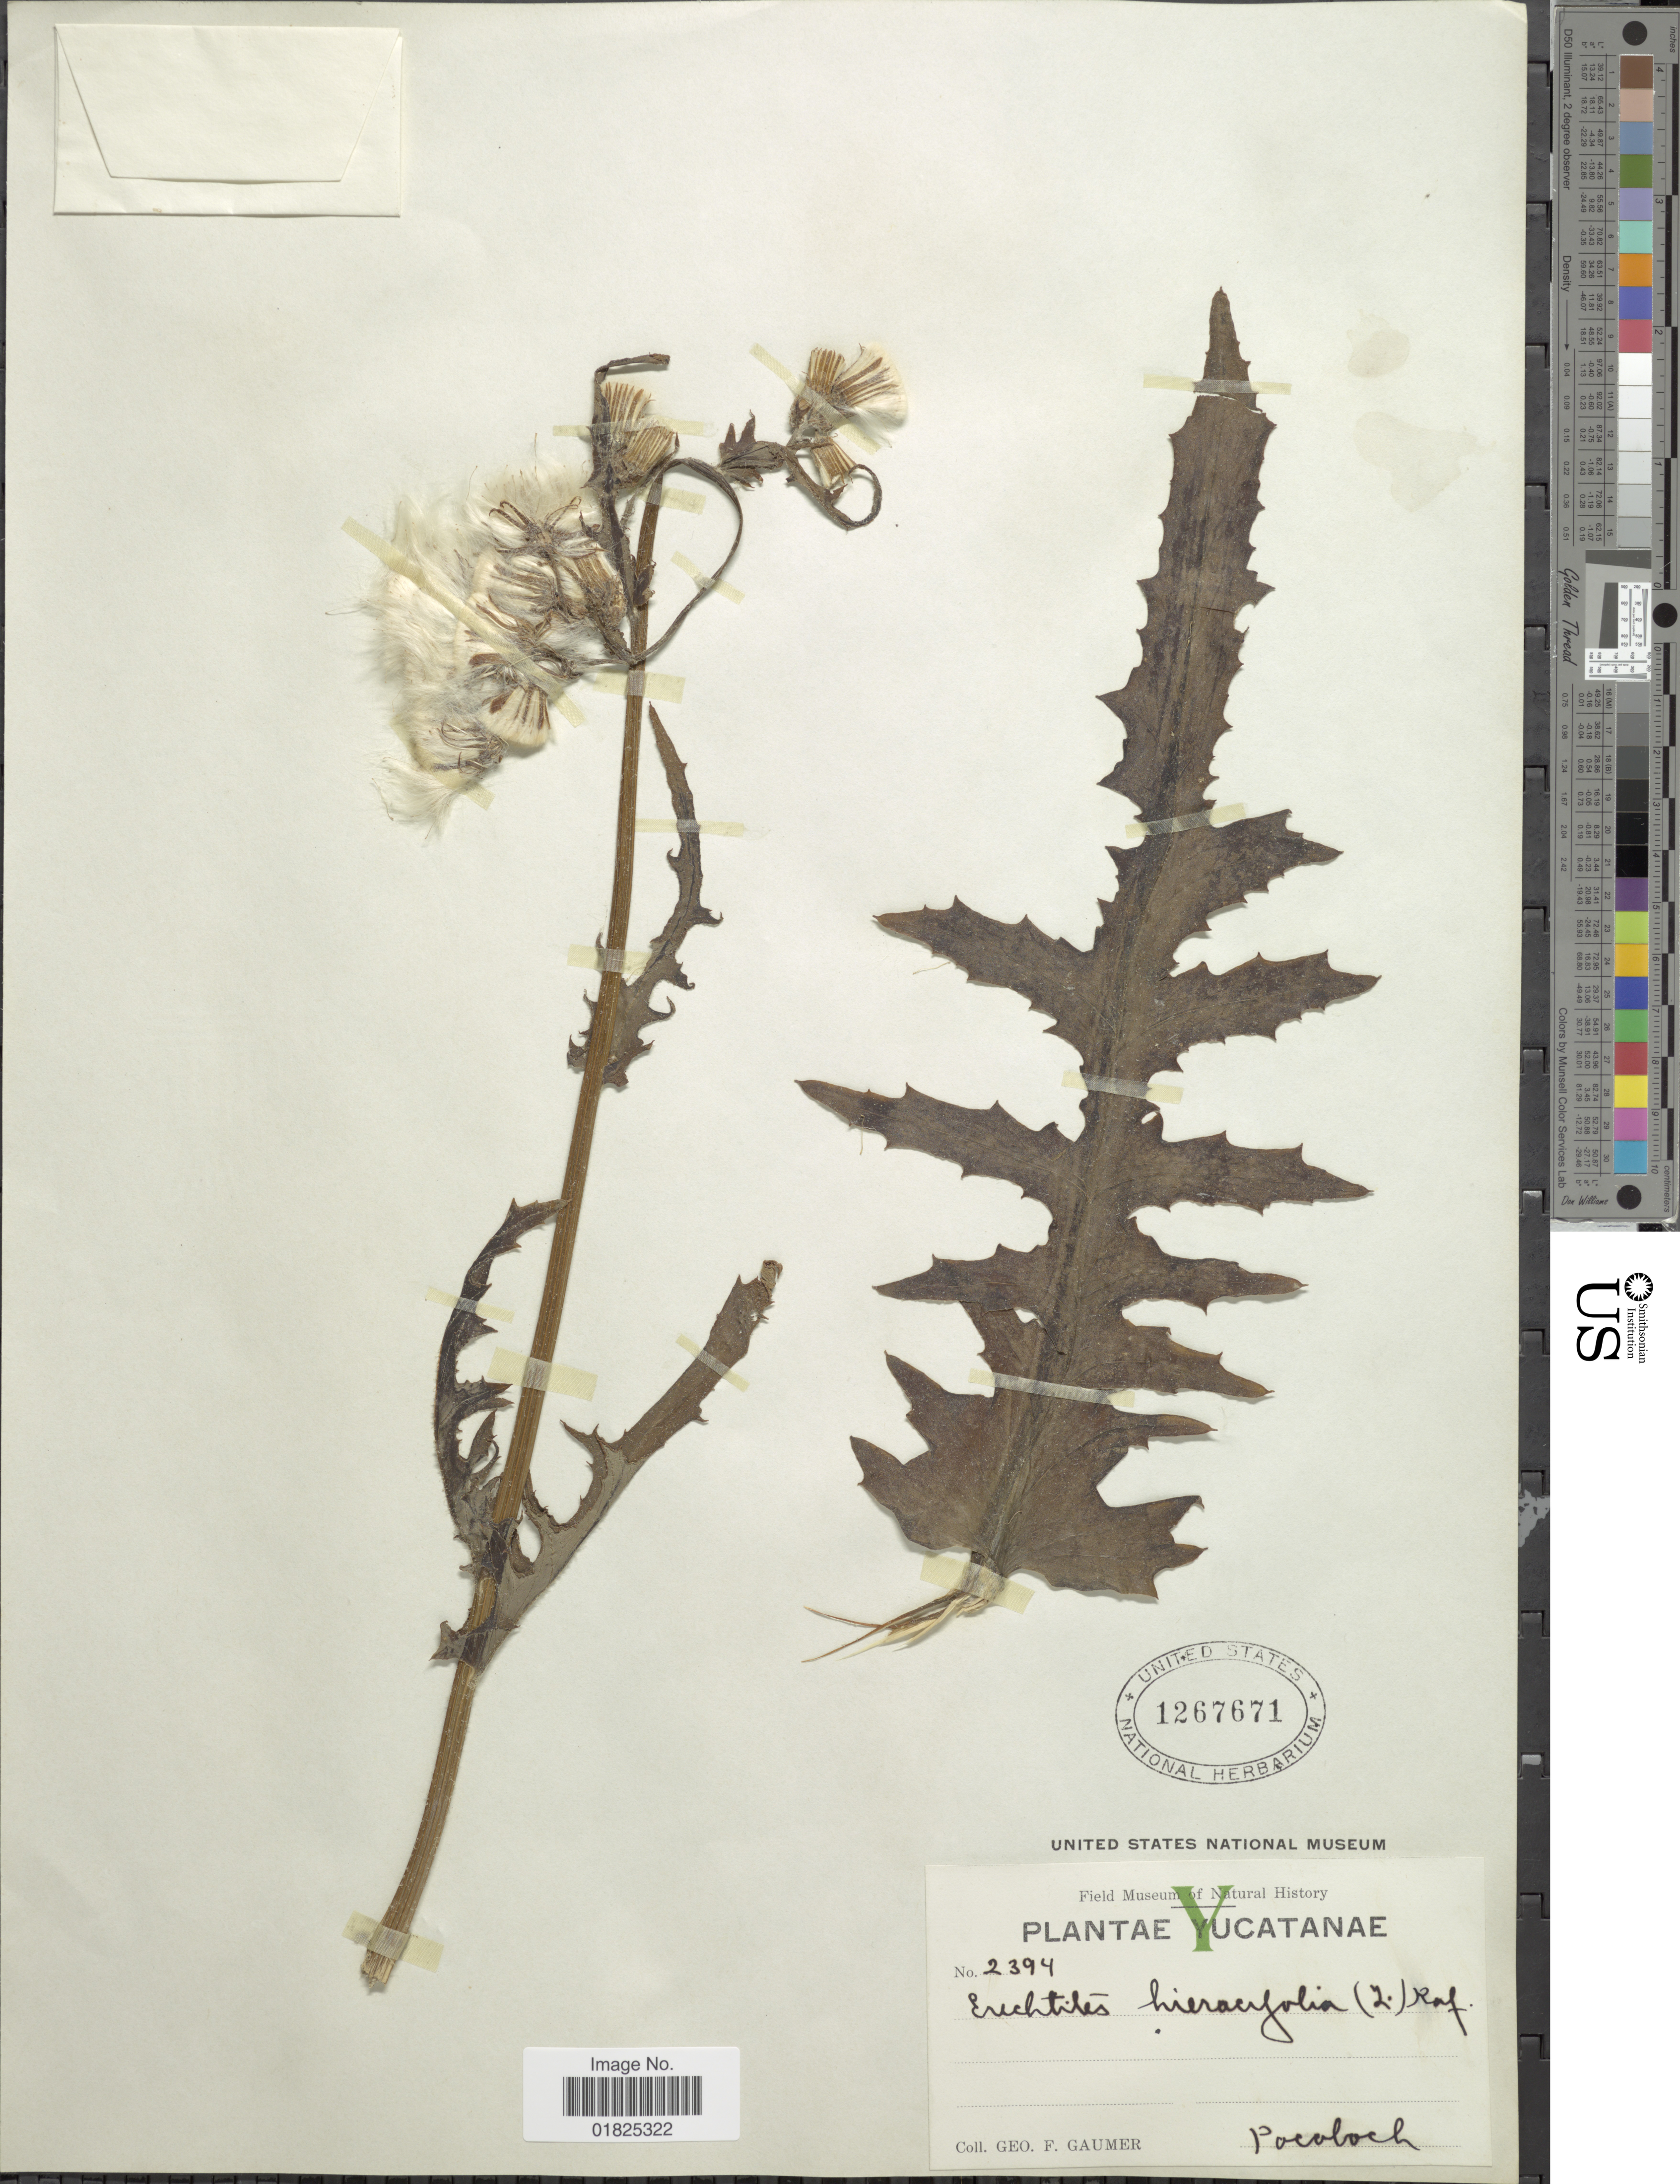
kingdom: Plantae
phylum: Tracheophyta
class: Magnoliopsida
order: Asterales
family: Asteraceae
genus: Erechtites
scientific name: Erechtites hieraciifolius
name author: (L.) Raf. ex DC.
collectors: G. F. Gaumer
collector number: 2394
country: Mexico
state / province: Yucatán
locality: Pocoboch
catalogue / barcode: US 1267671